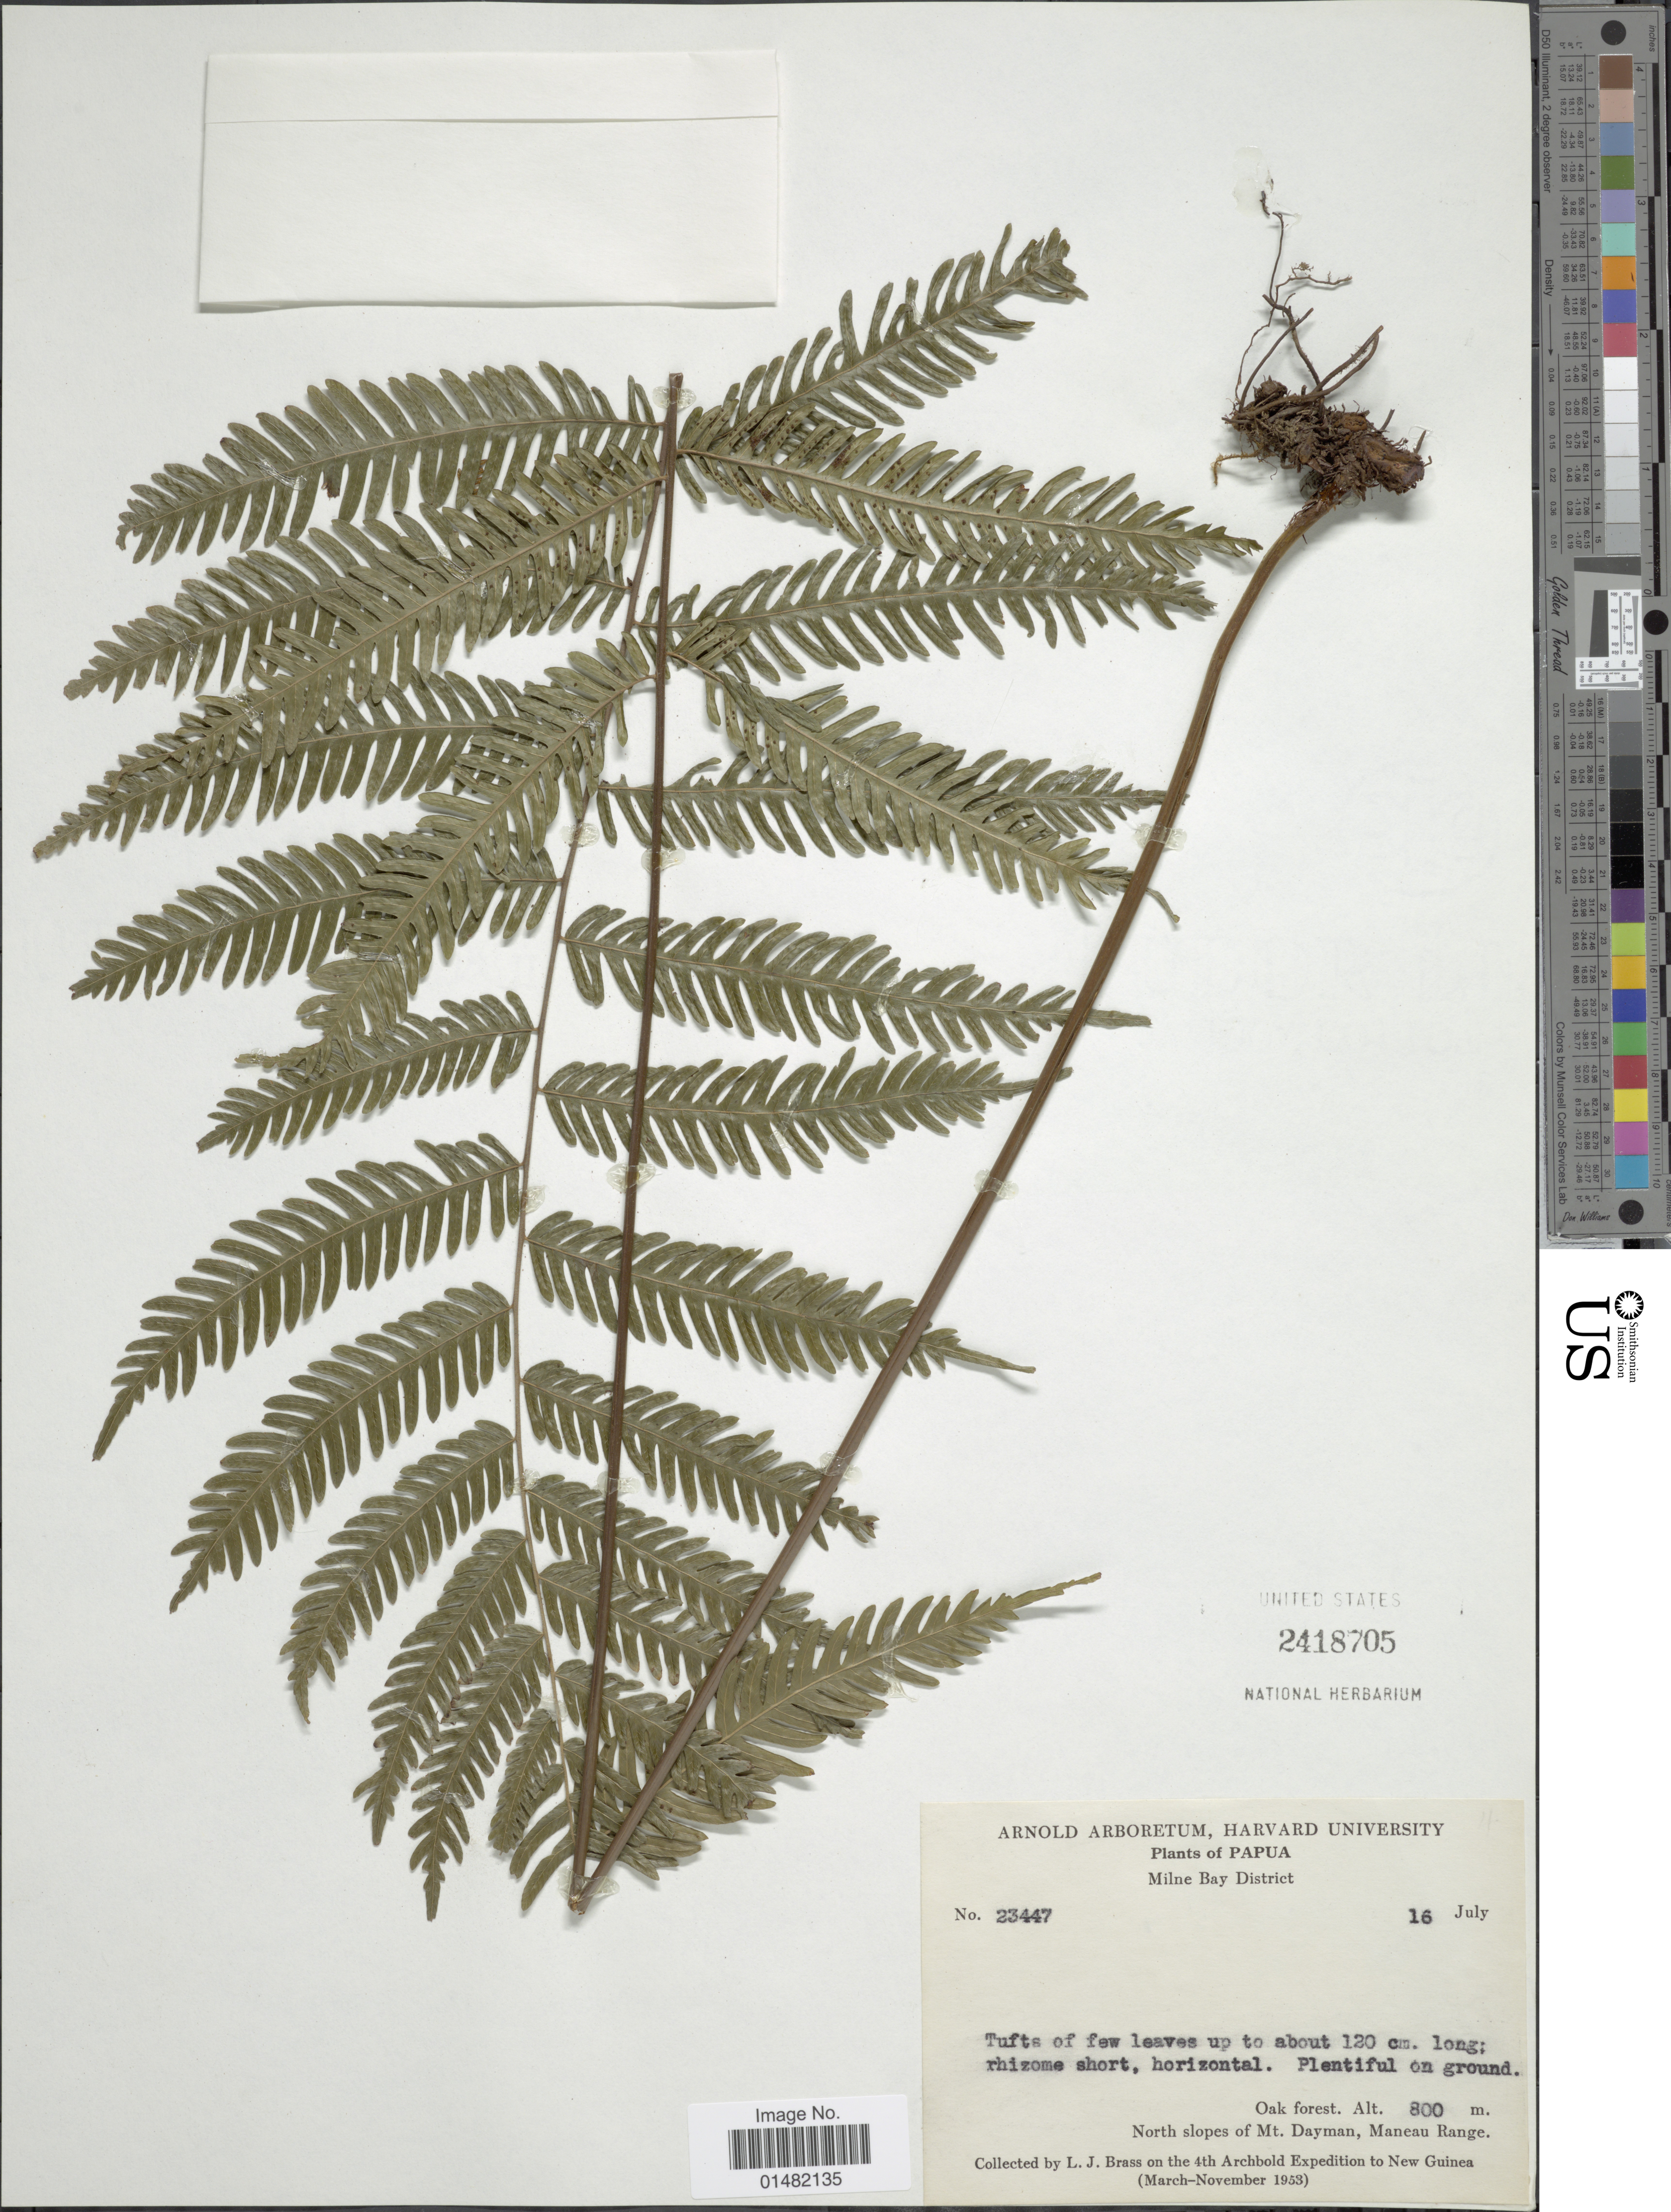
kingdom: Plantae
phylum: Tracheophyta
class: Polypodiopsida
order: Polypodiales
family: Pteridaceae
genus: Pteris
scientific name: Pteris sp.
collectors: L. J. Brass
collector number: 23447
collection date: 1953-07-16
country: Papua New Guinea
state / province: Milne Bay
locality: Papua, Oak forest, North slopes of Mt. Dayman, Maneau Range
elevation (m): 800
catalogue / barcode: US 2418705